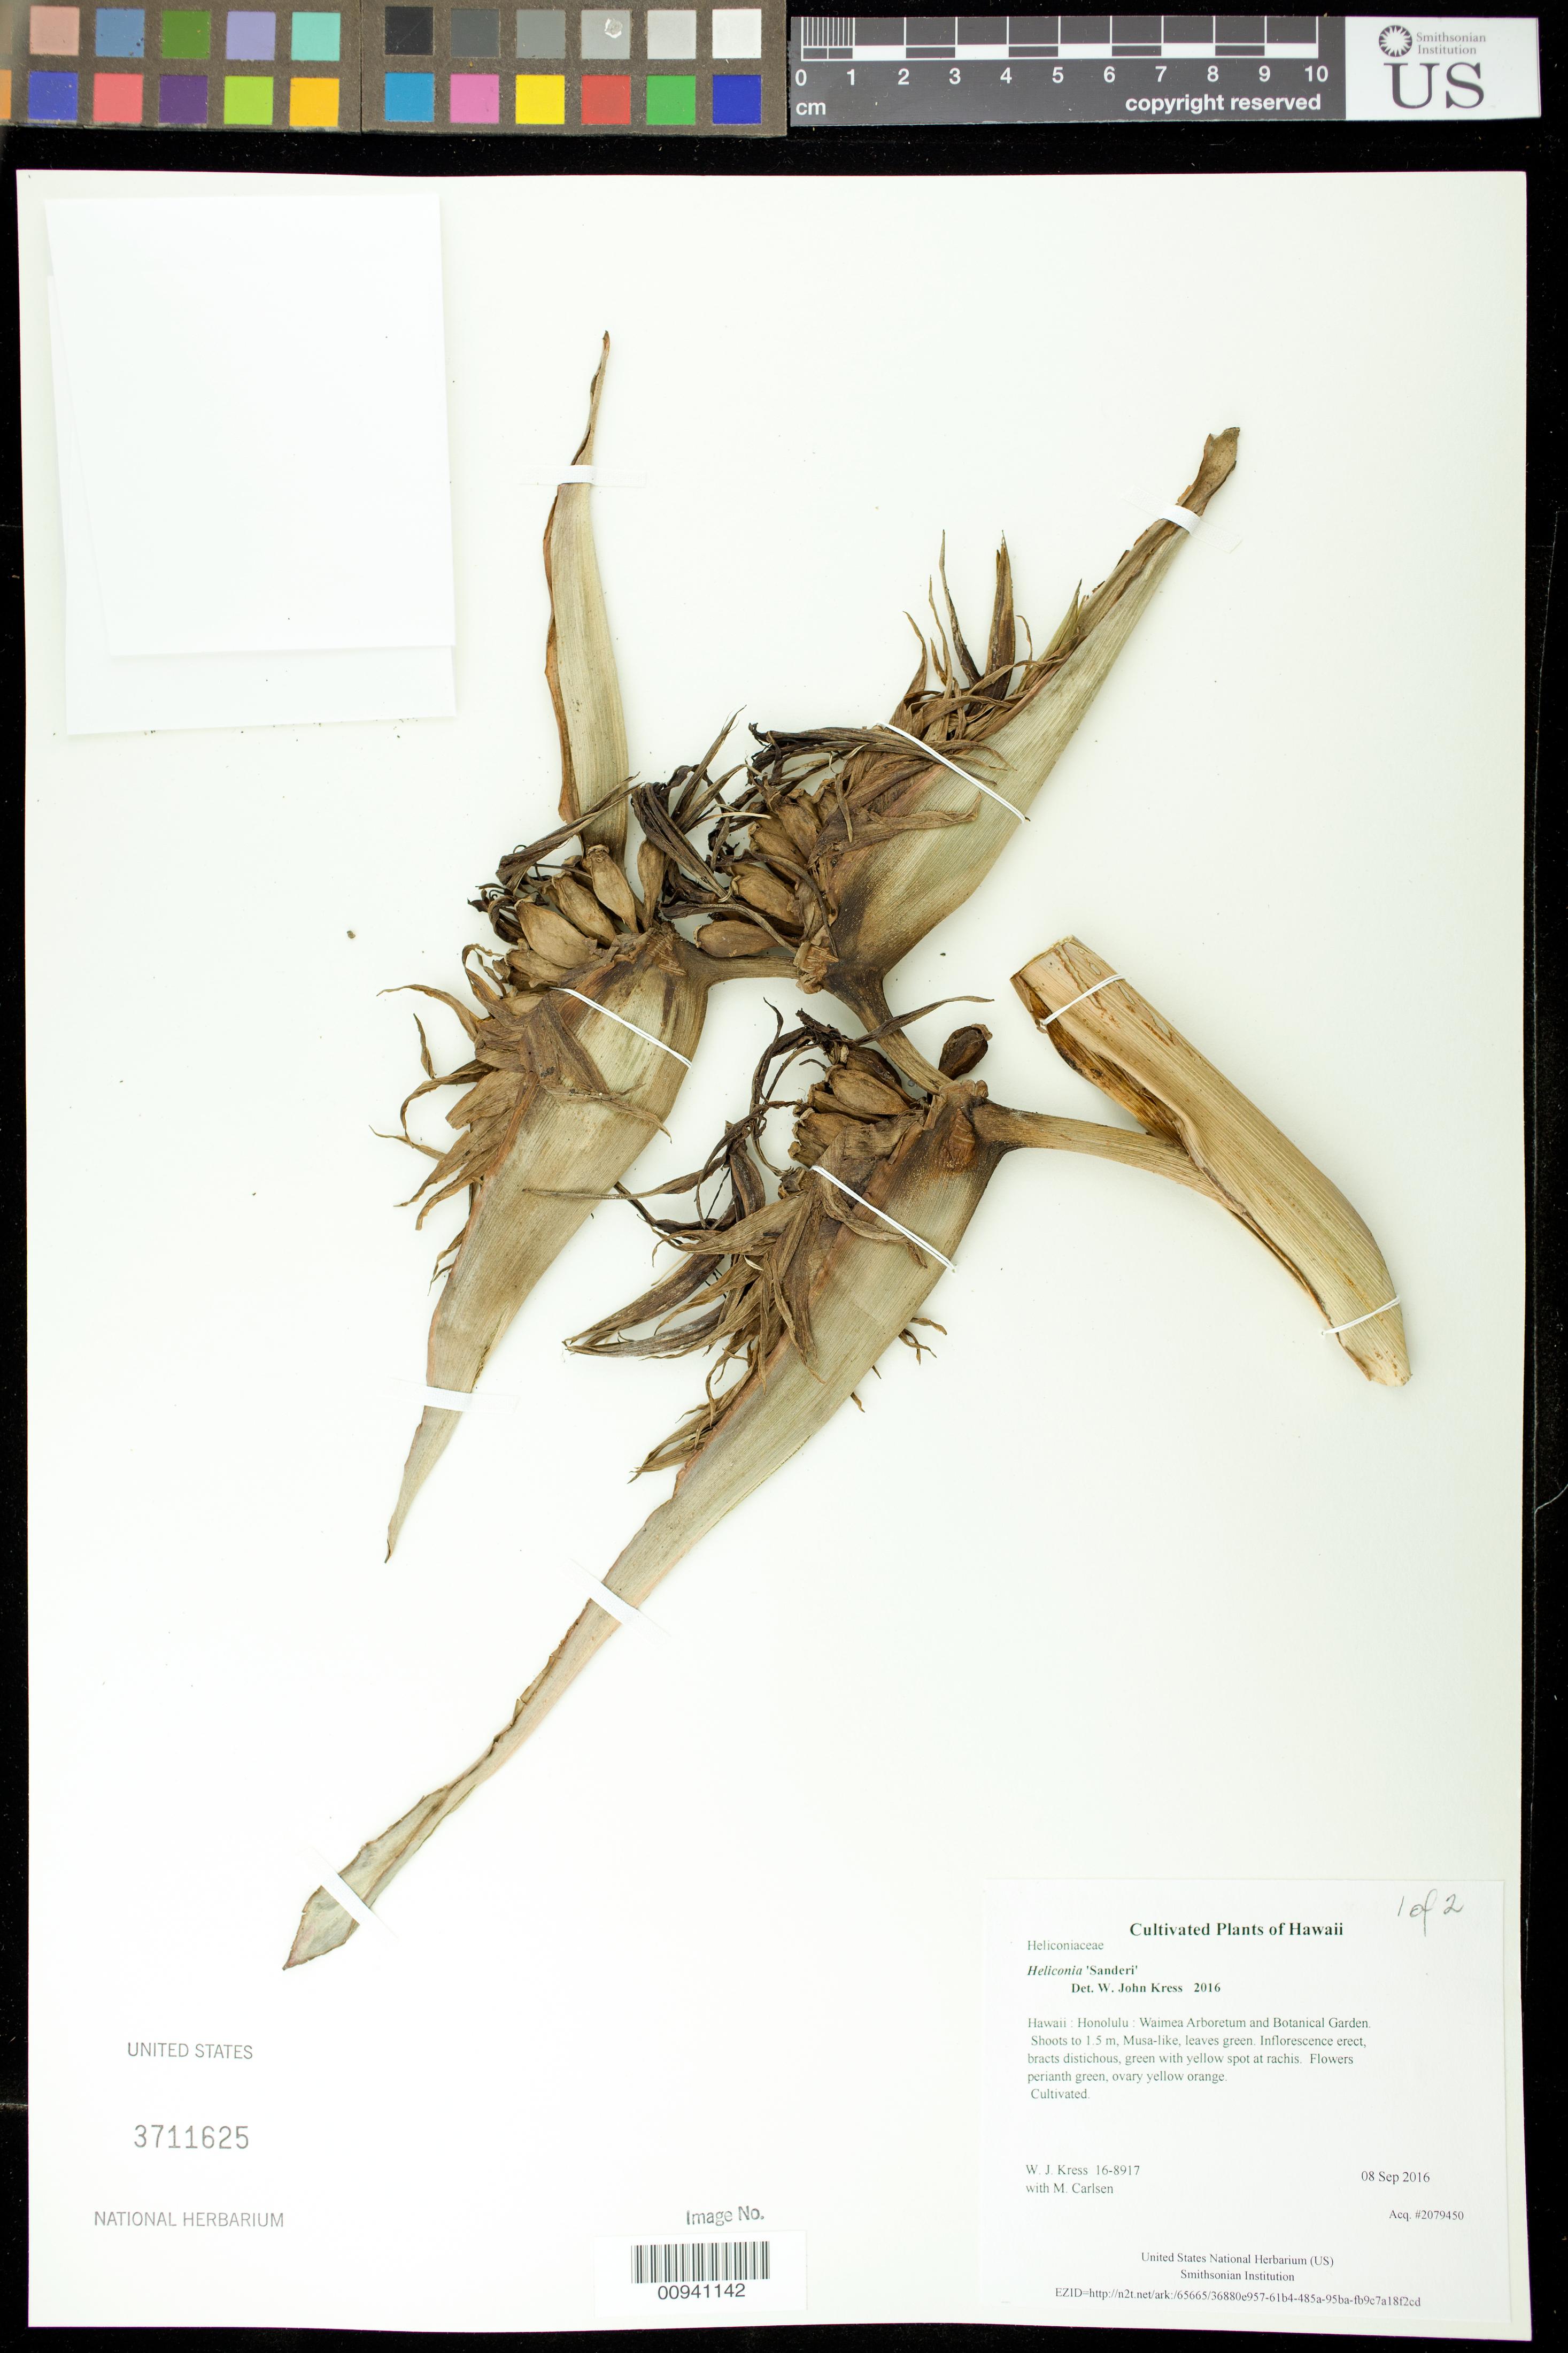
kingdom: Plantae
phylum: Tracheophyta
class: Liliopsida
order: Zingiberales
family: Heliconiaceae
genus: Heliconia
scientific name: Heliconia 'Sanderi'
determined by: Kress, W. J., (US), Smithsonian Institution - National Museum of Natural History (UNITED STATES)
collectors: W. J. Kress & M. M. Carlsen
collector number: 16-8917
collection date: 2016-09-08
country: United States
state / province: Hawaii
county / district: Honolulu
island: Oahu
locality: Waimea Arboretum and Botanical Garden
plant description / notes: Frozen tissue stored in Biorepository at AG5NO09; dried tissue stored at AG5NO10.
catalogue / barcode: US 3711625